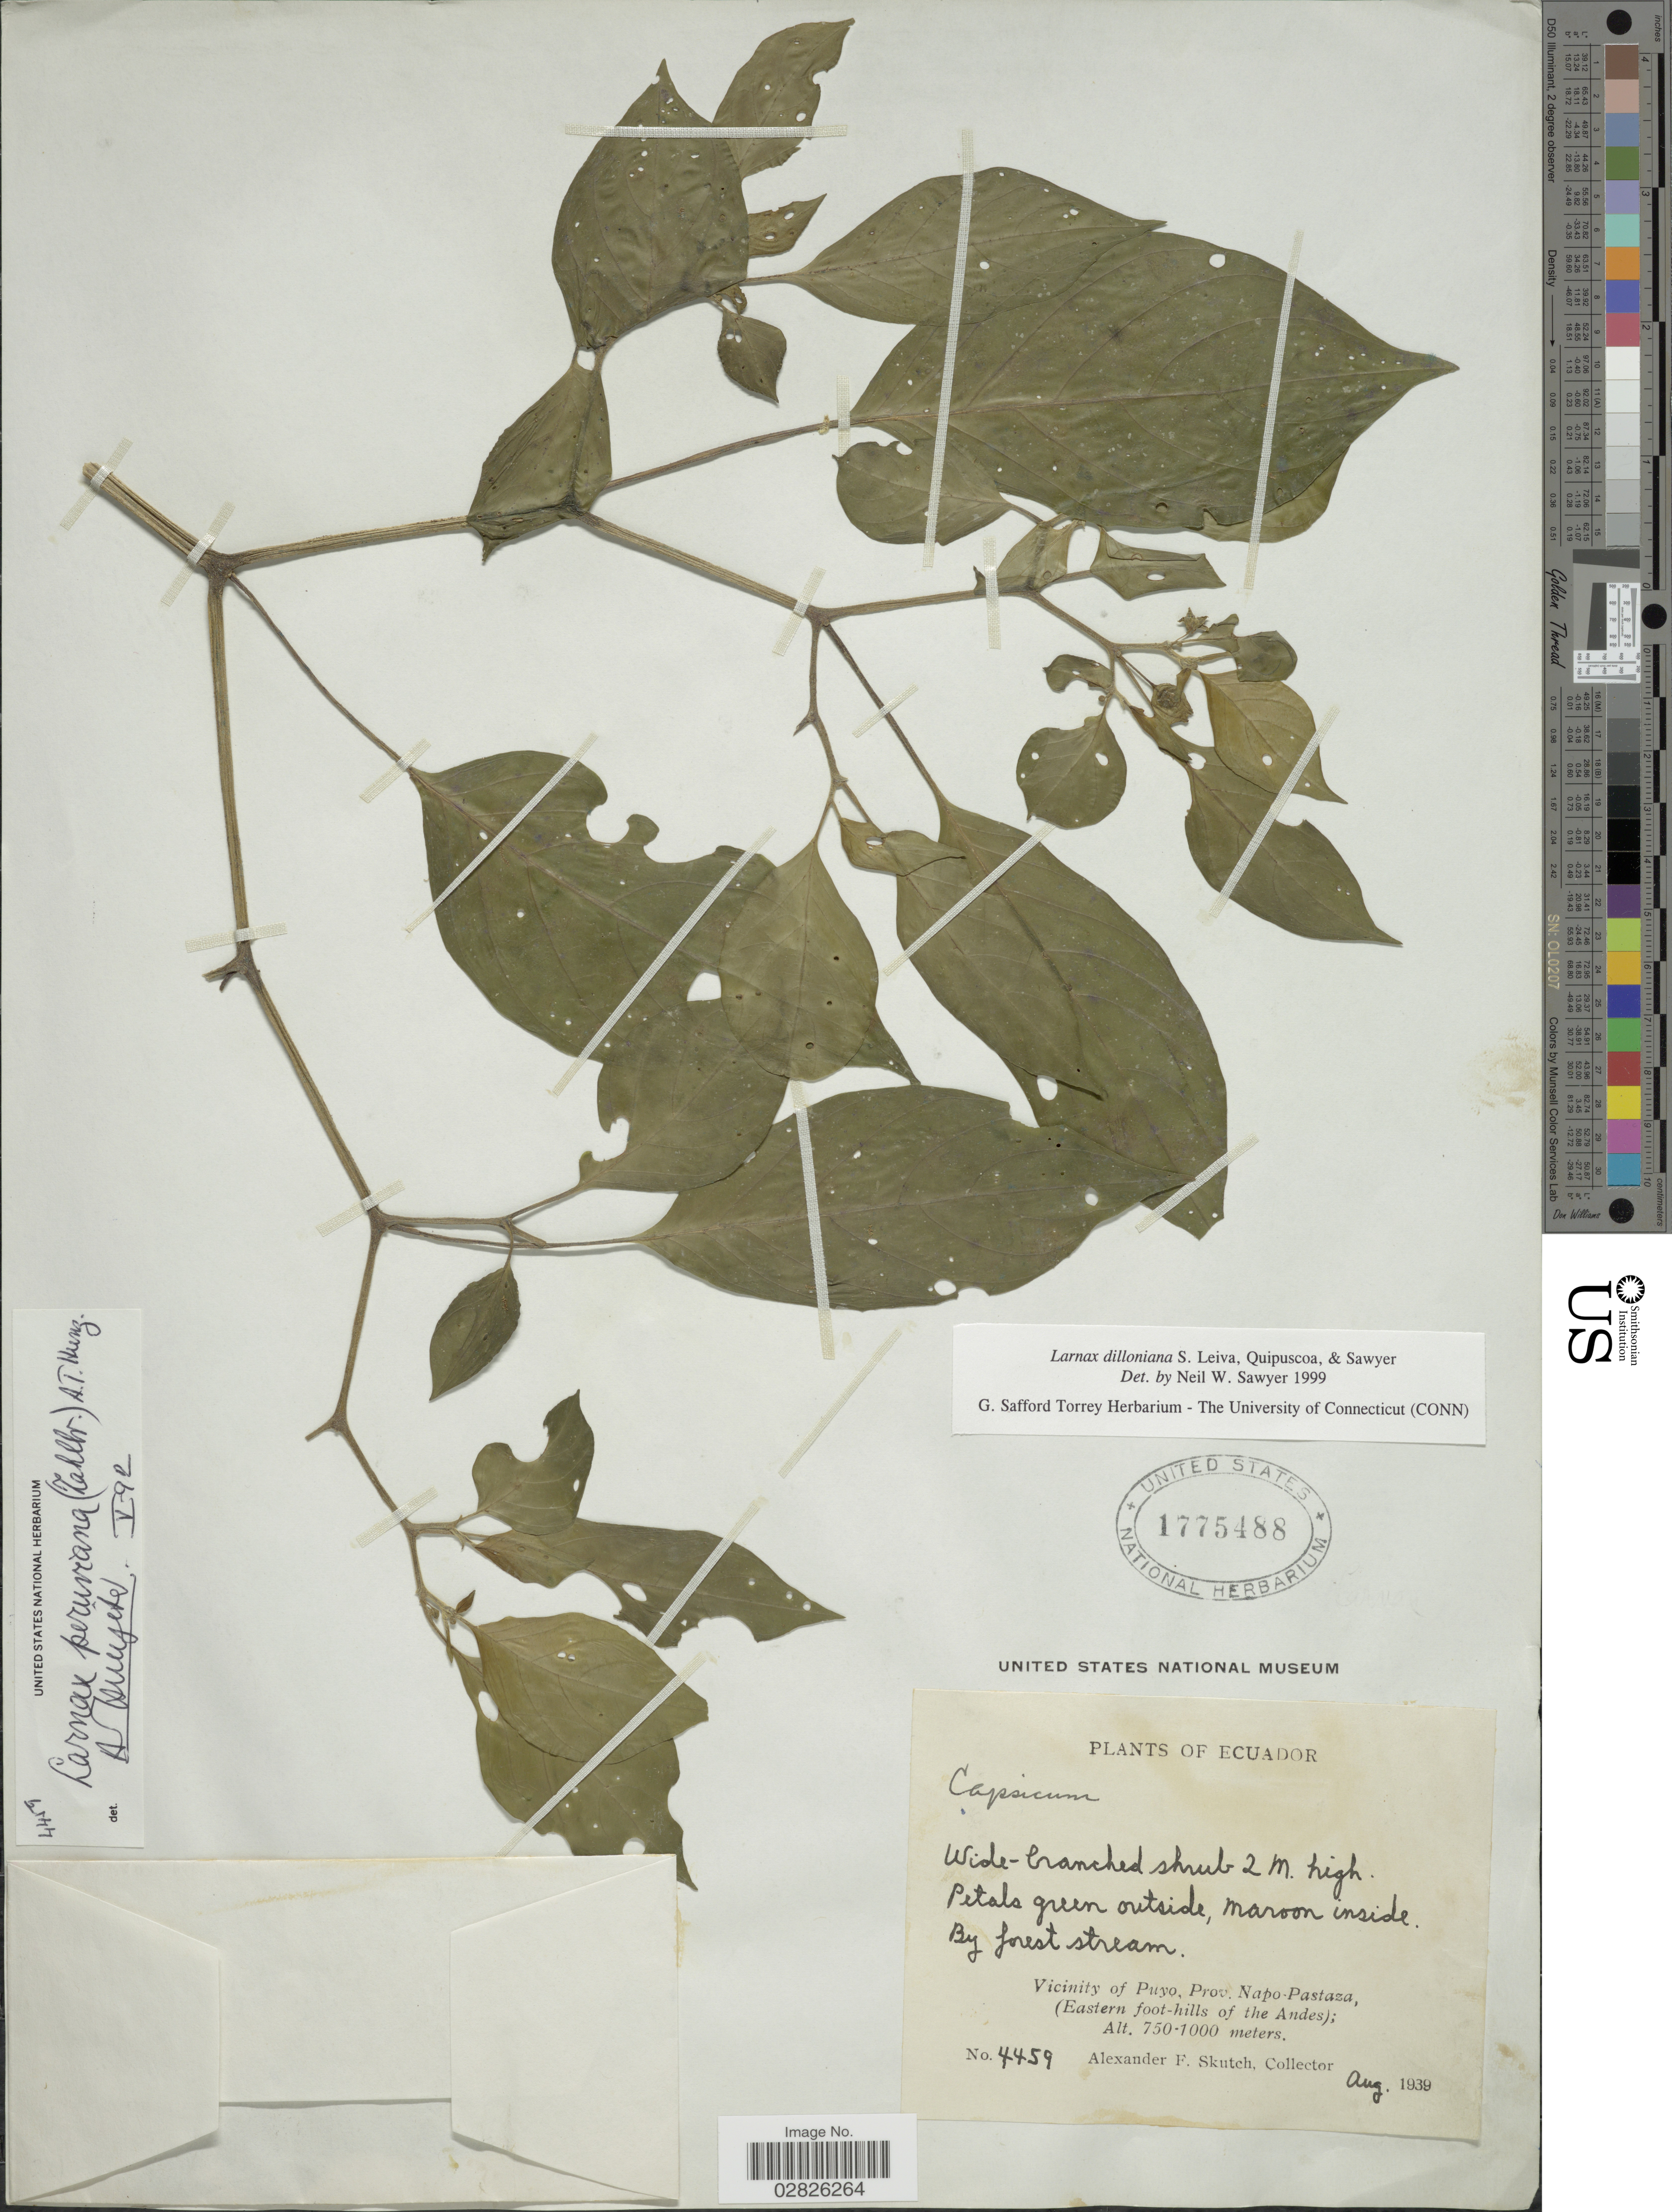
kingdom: Plantae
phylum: Tracheophyta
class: Magnoliopsida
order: Solanales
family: Solanaceae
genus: Larnax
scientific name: Larnax dilloniana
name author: S. Leiva et al.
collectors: A. F. Skutch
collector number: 4459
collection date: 1939-08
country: Ecuador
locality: Vicinity of Puyo, Prov. Napo-Pastaza, (Eastern foot-hills of the Andes).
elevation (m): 750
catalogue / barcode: US 1775488